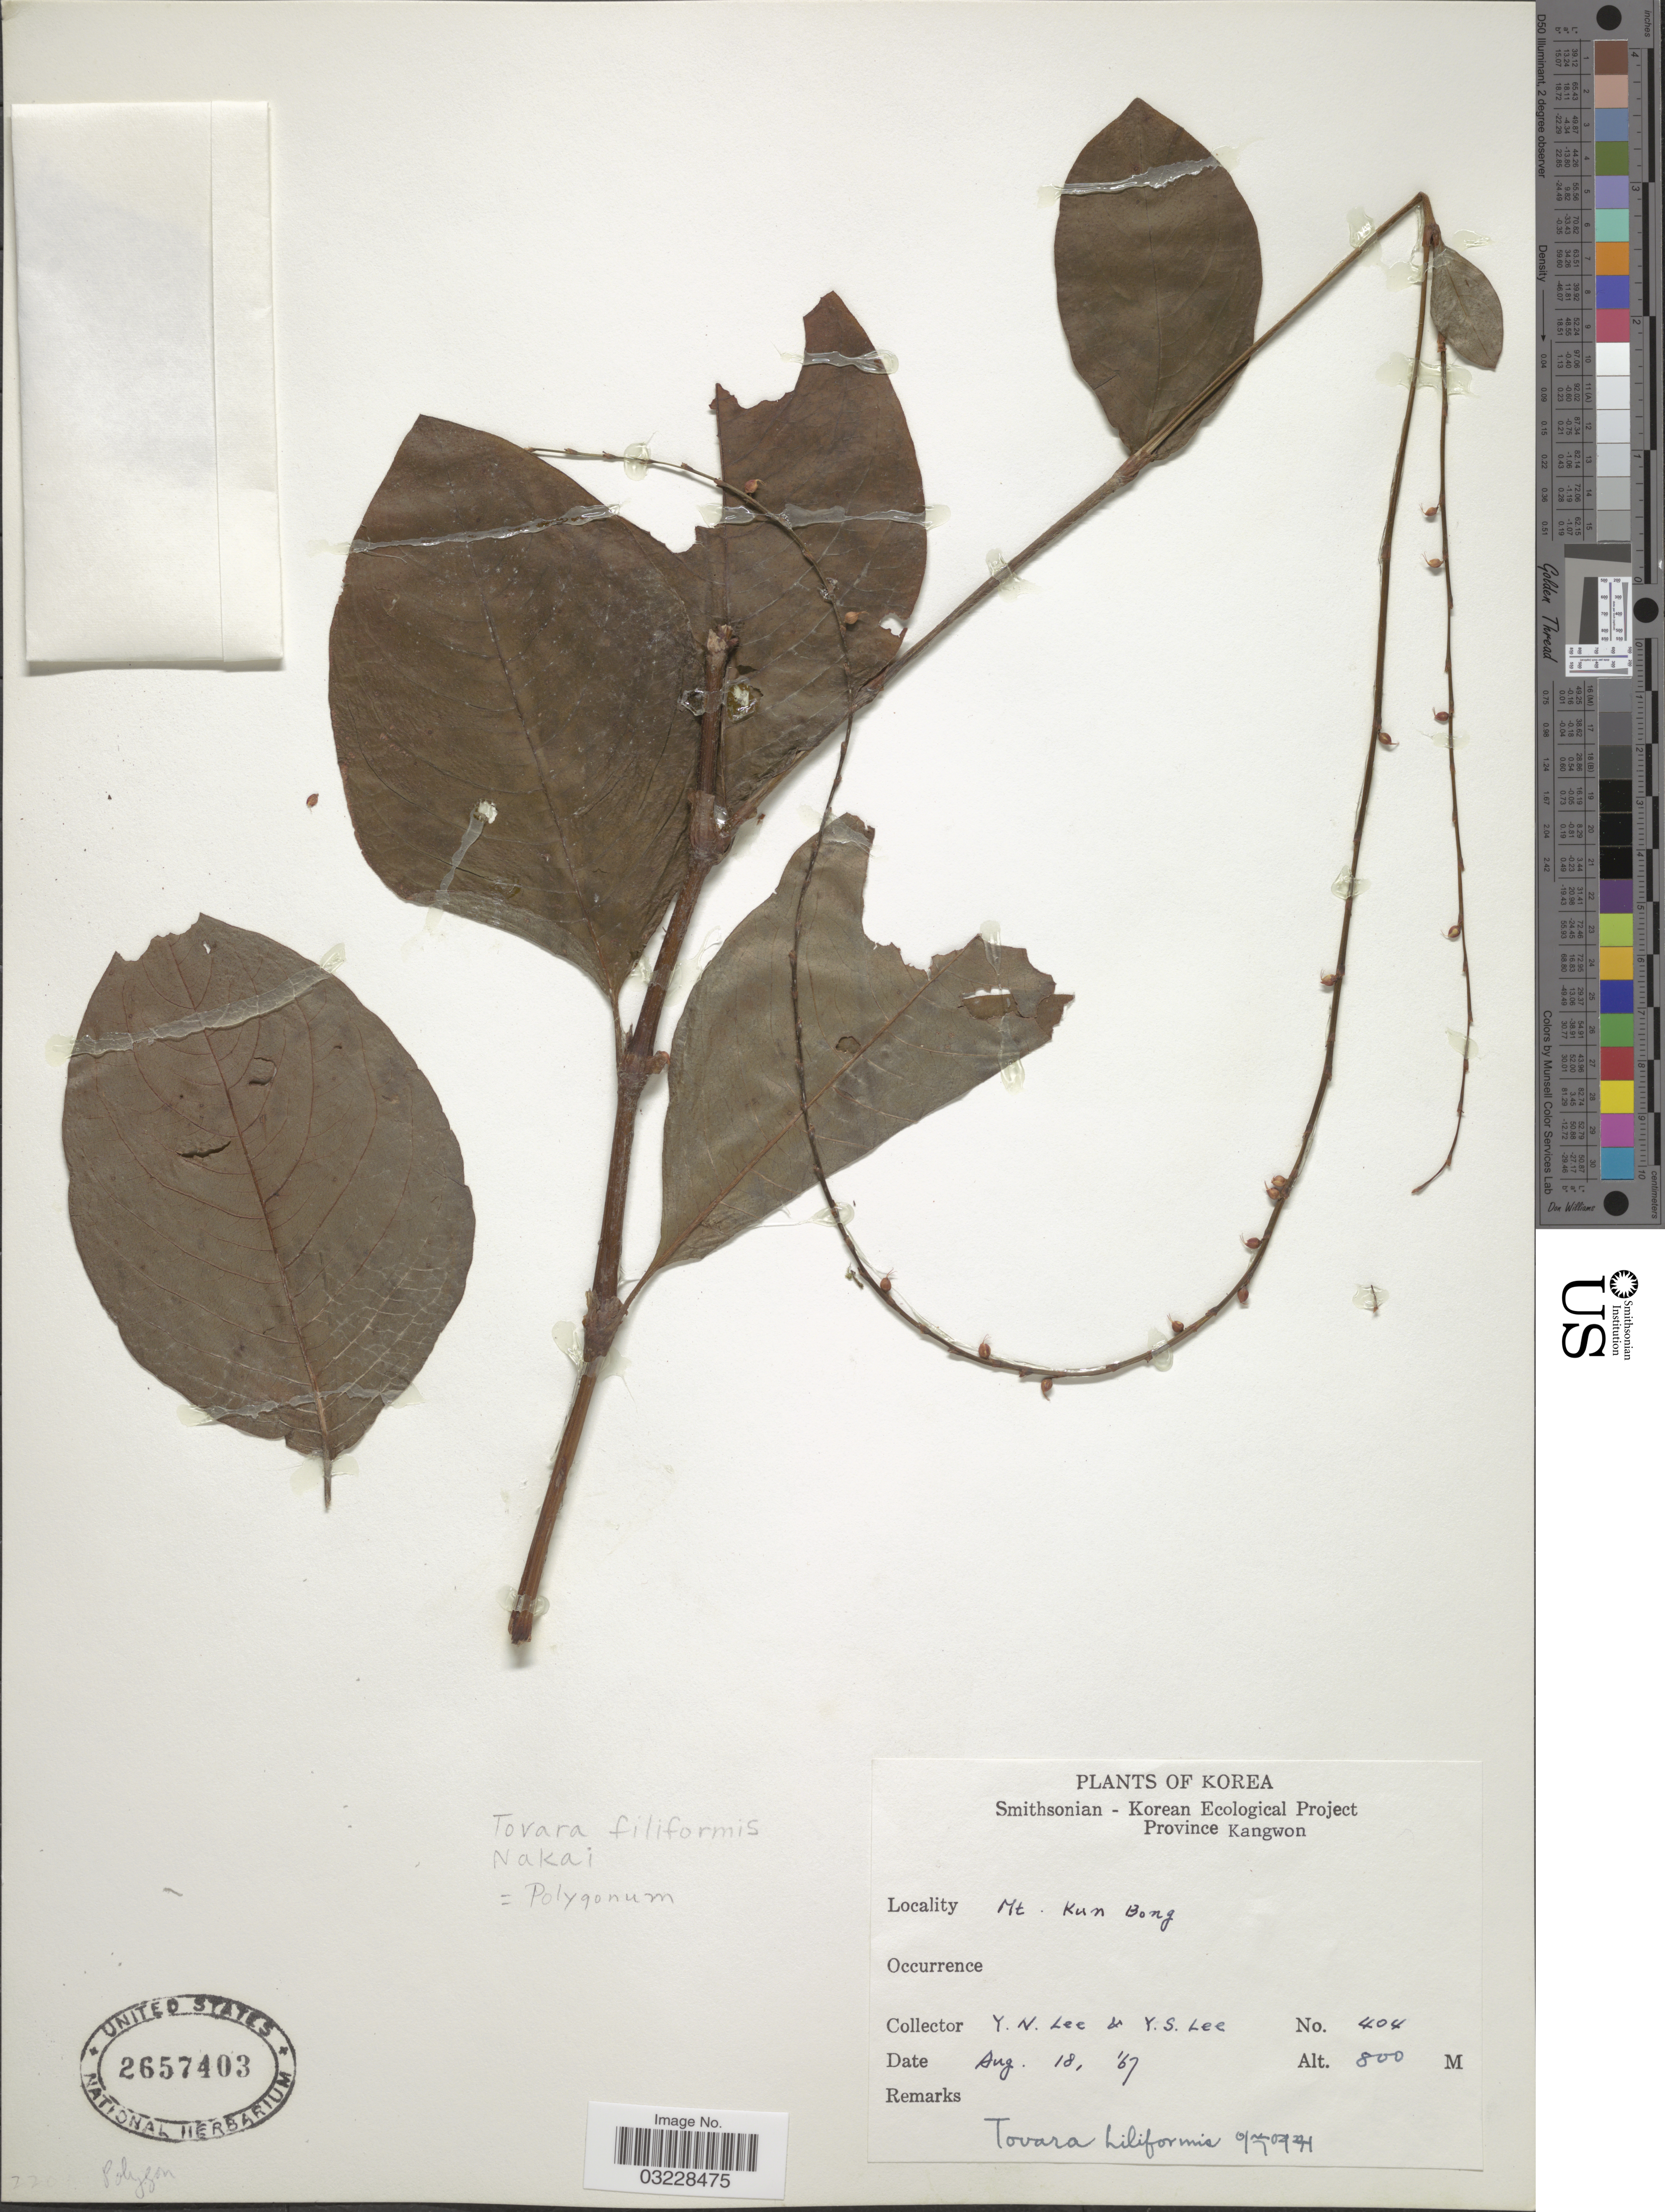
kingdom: Plantae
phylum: Tracheophyta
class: Magnoliopsida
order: Caryophyllales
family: Polygonaceae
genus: Persicaria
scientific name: Persicaria filiformis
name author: (Thunb.) Nakai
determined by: U.S. National Herbarium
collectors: Y. N. Lee & Y. S. Lee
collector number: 404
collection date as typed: Transcribed d/m/y: 18/8/67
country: North Korea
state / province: Kangwon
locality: Province Kangwon. Mt. Kun Bong.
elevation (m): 800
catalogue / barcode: US 2657403